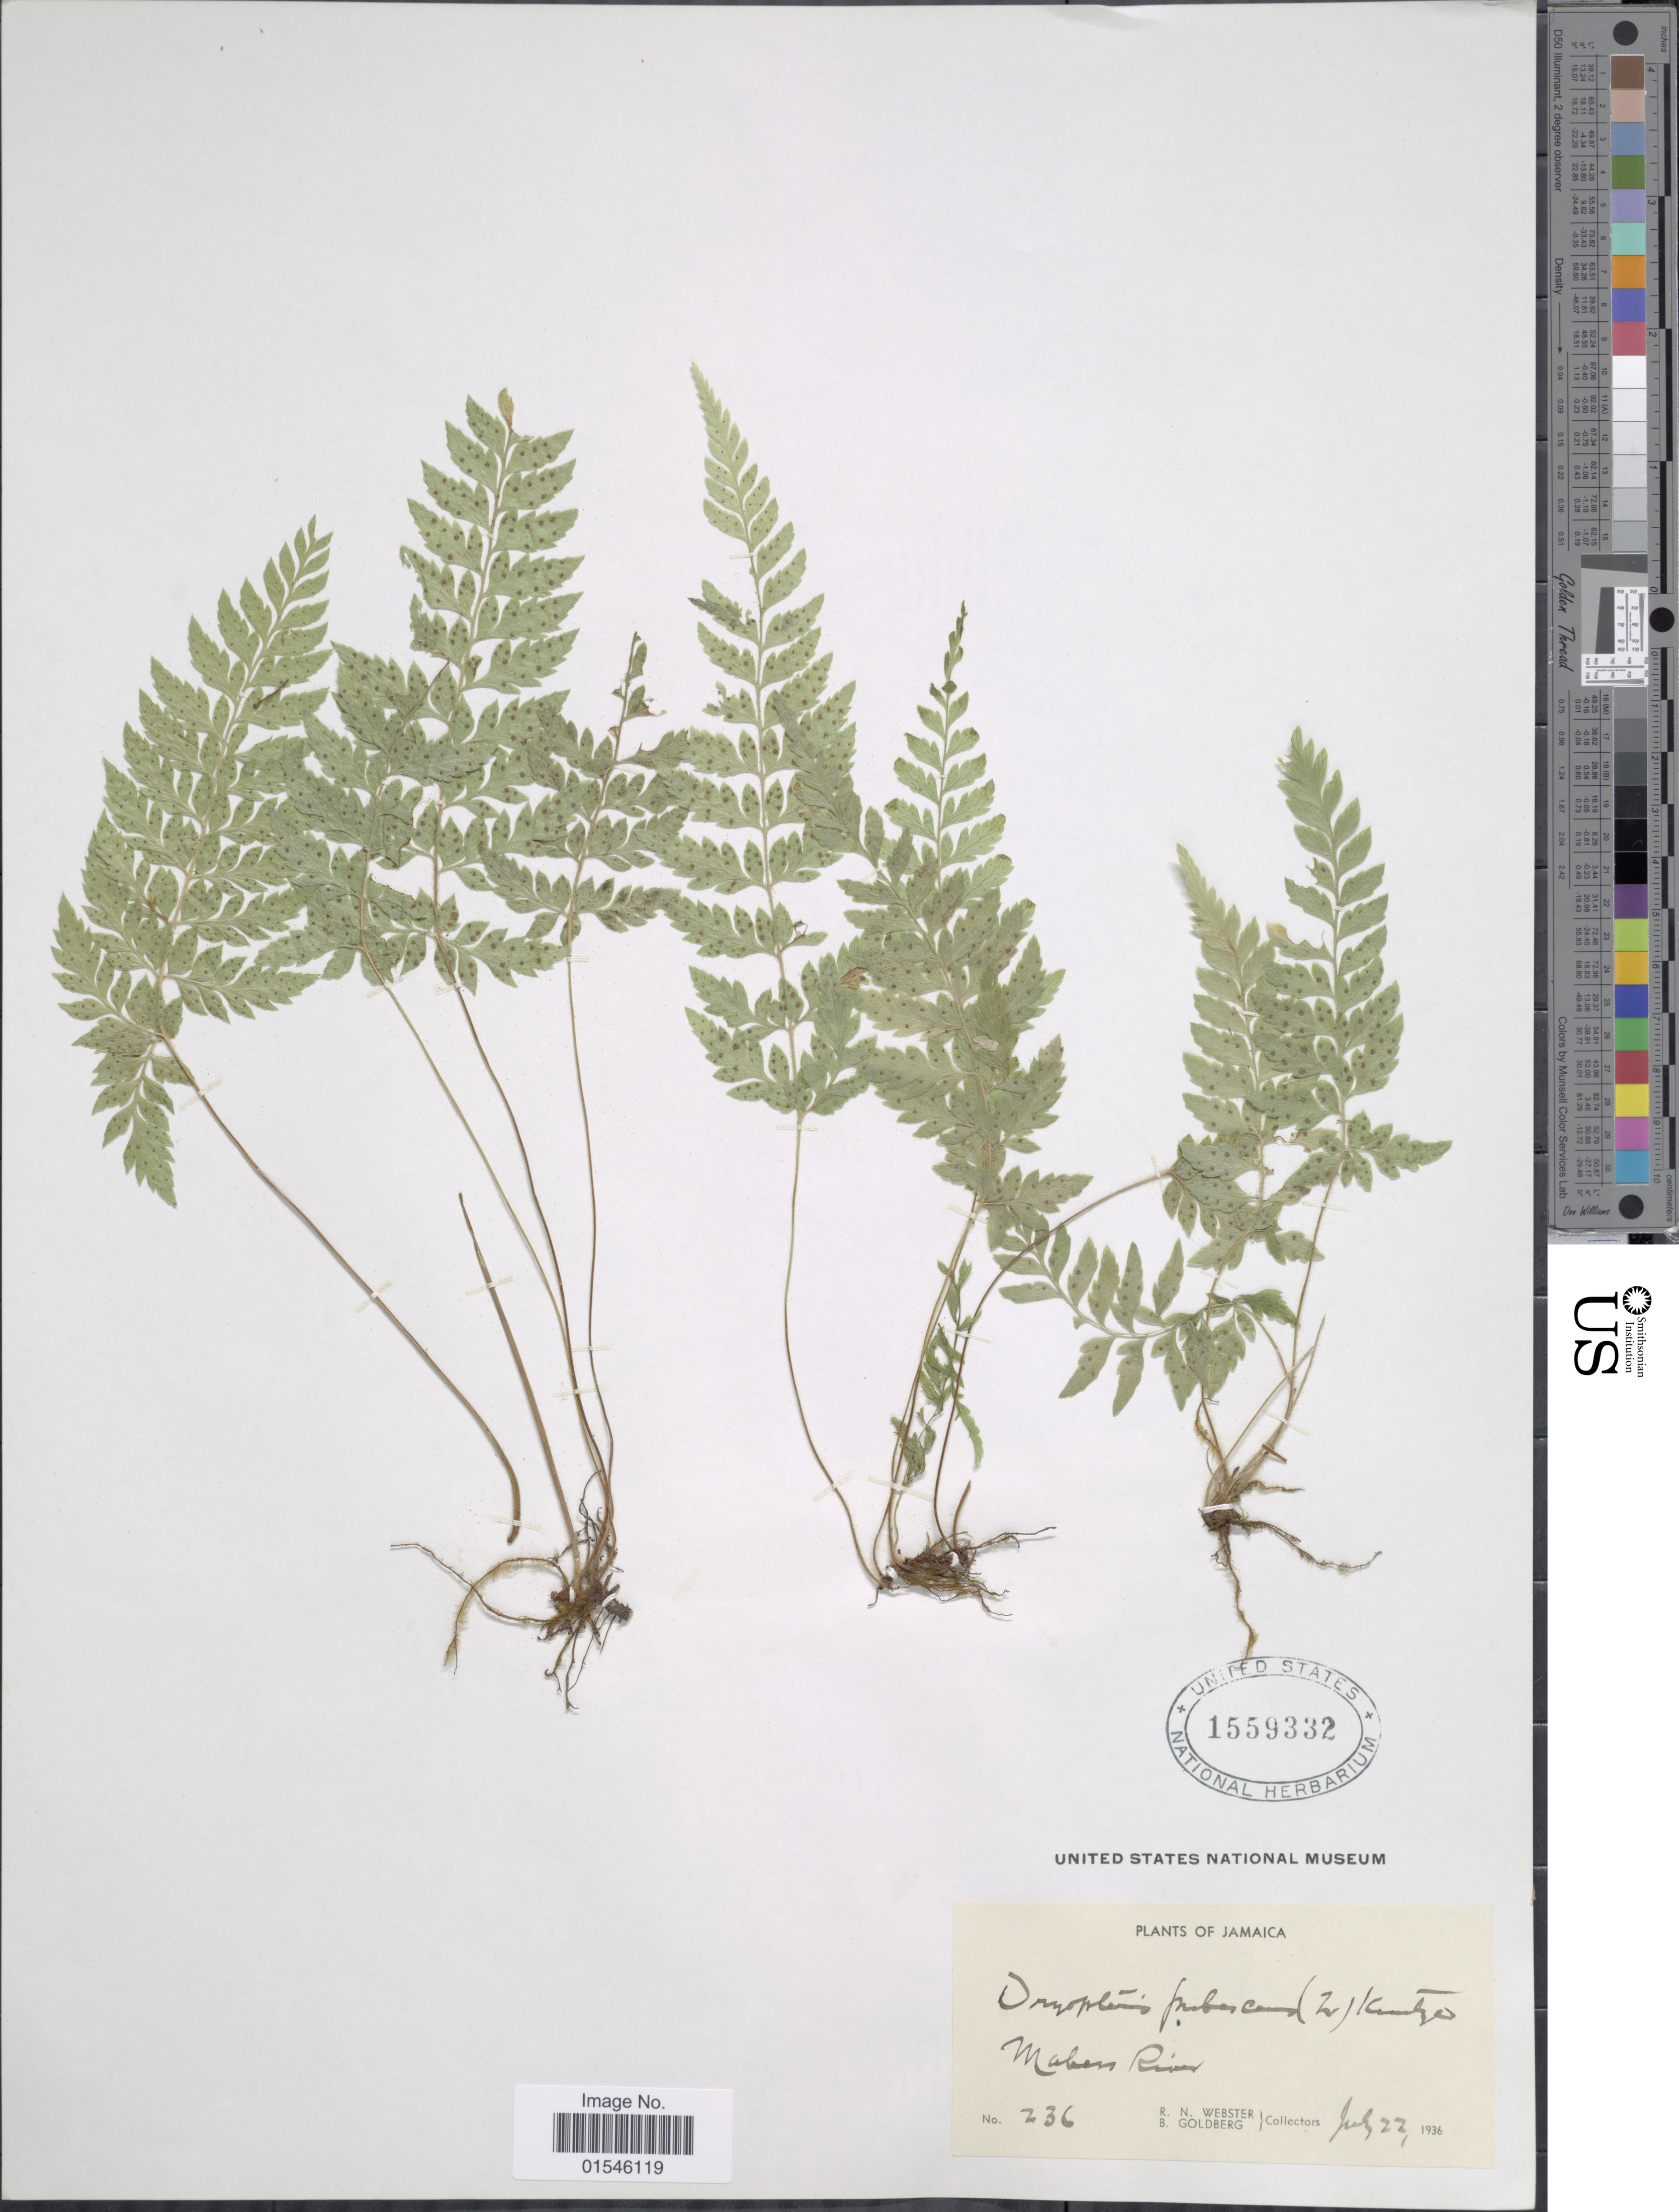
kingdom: Plantae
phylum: Tracheophyta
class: Polypodiopsida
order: Polypodiales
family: Dryopteridaceae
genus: Polystichopsis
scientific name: Polystichopsis pubescens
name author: (L.) C.V. Morton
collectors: R. N. Webster & B. Goldberg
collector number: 236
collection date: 1936-07-22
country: Jamaica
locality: Mabess River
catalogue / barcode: US 1559332